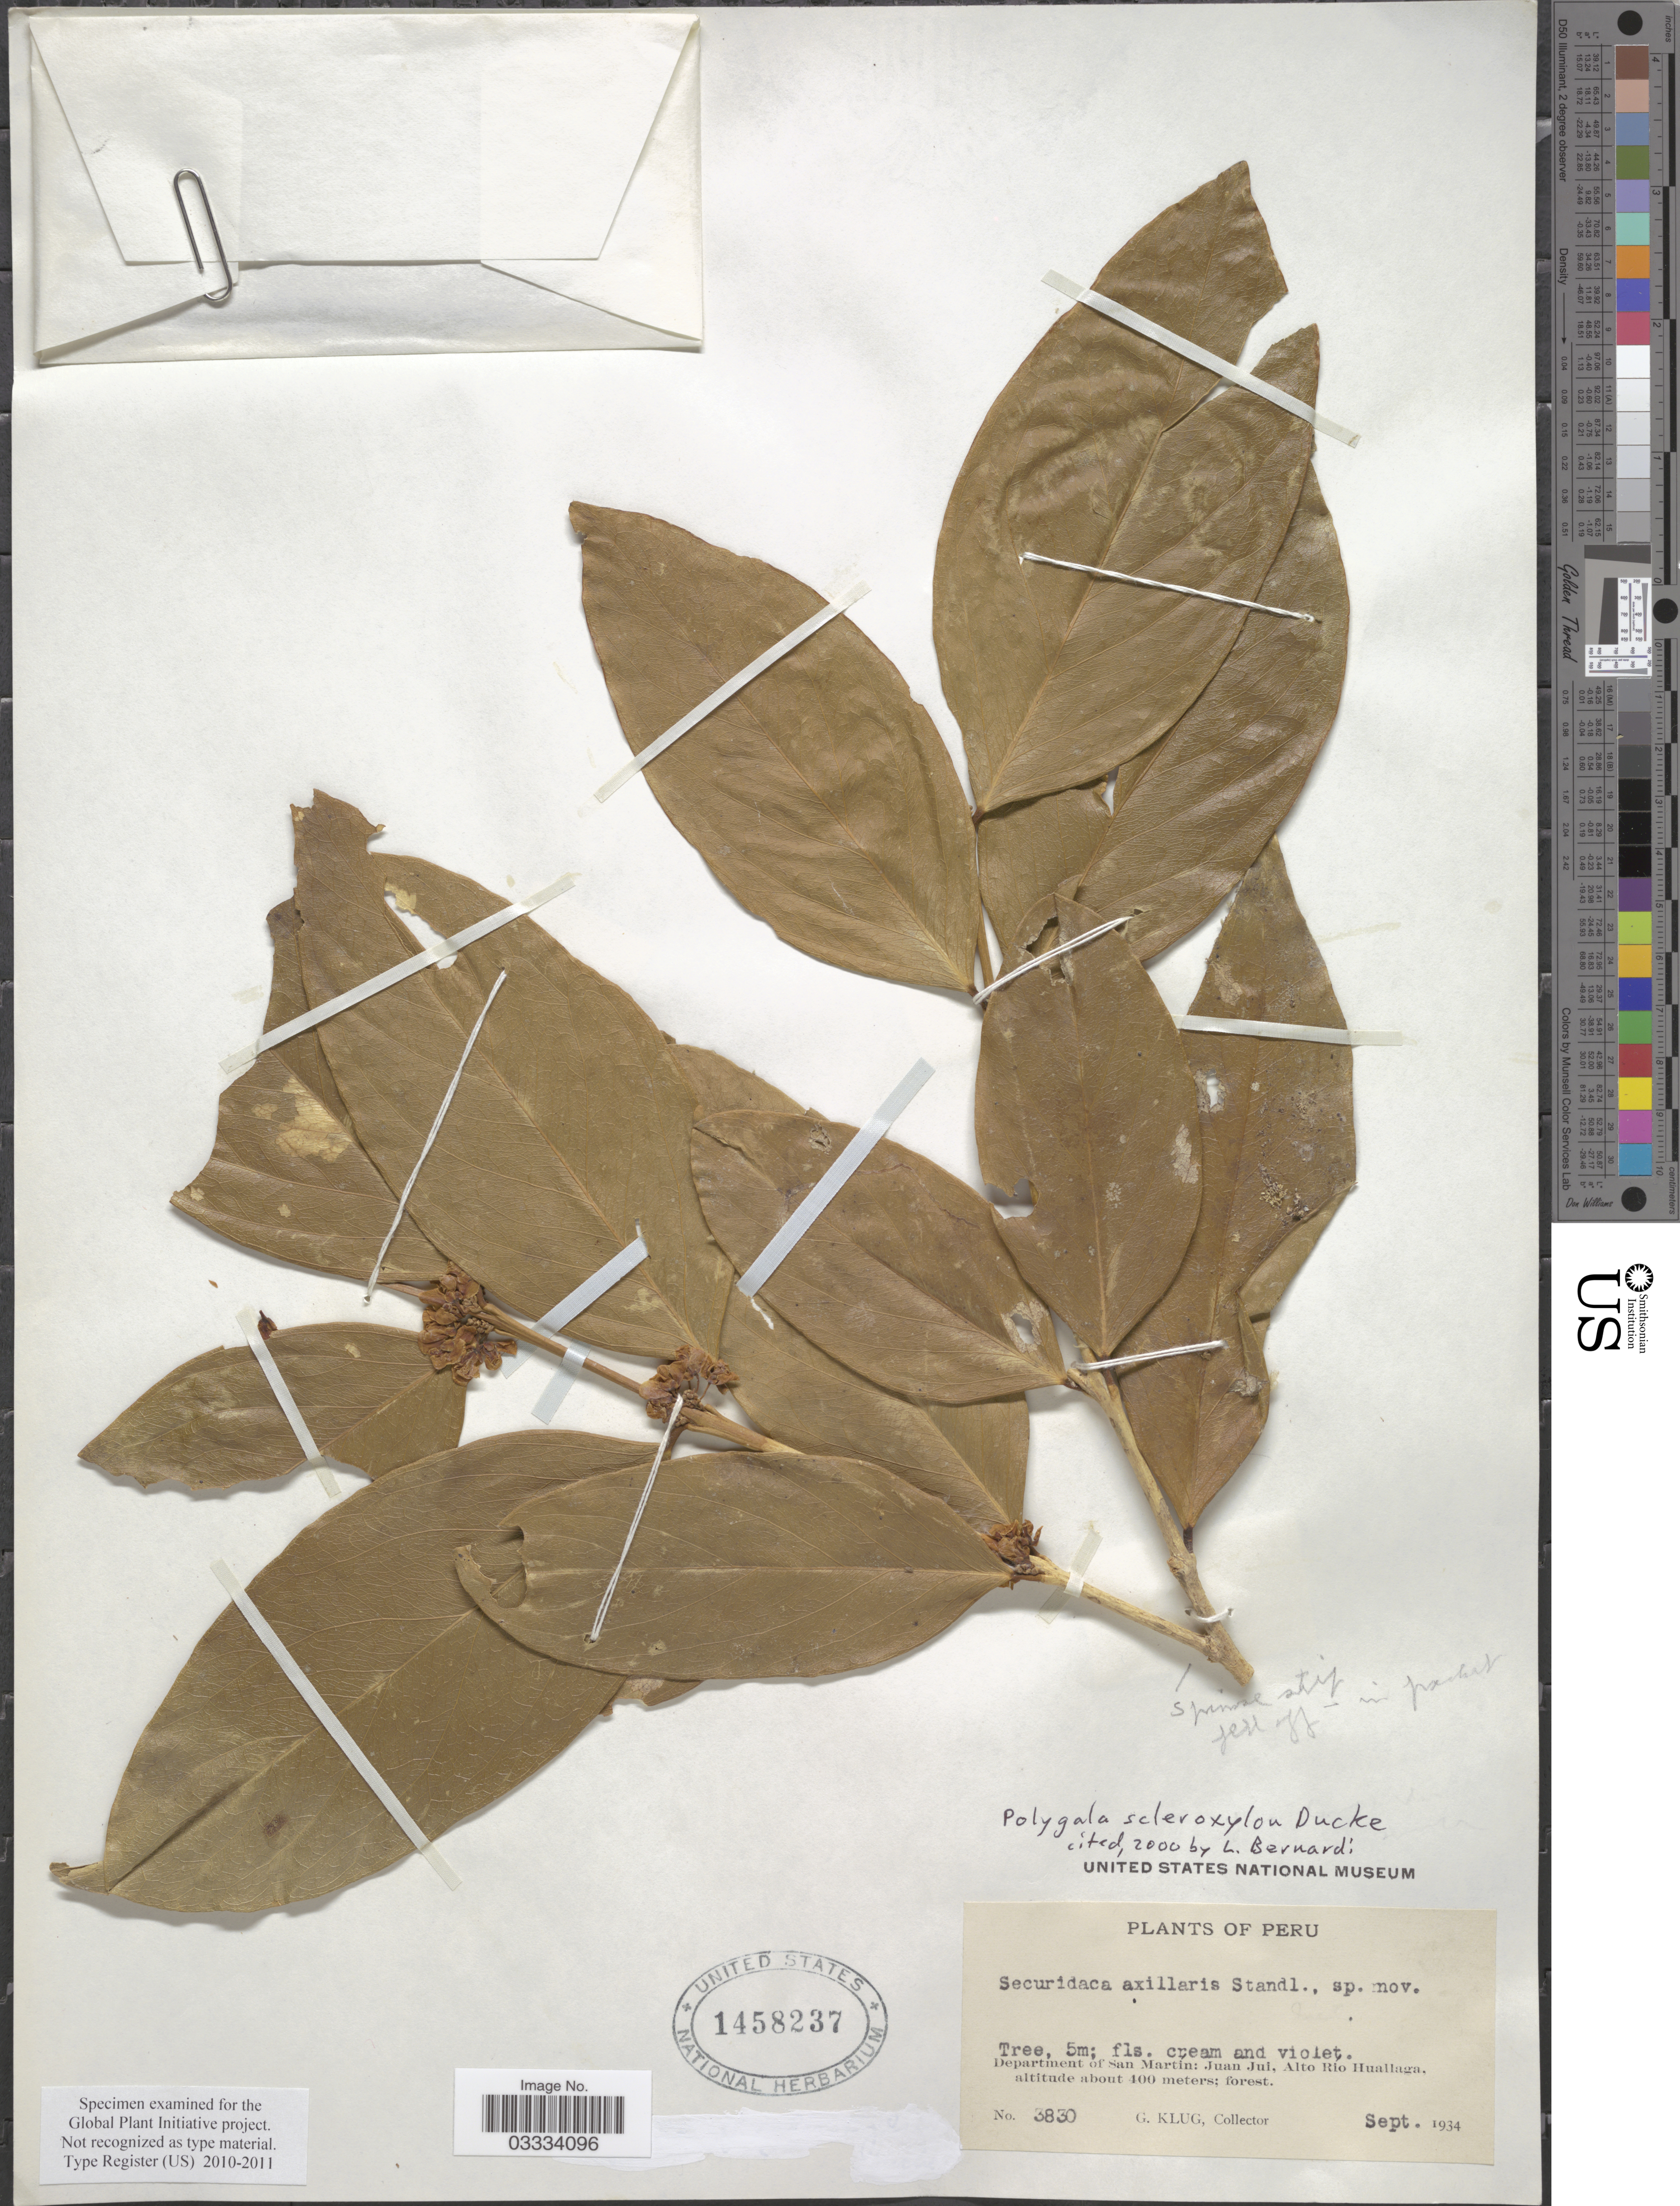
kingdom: Plantae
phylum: Tracheophyta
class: Magnoliopsida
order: Fabales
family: Polygalaceae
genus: Acanthocladus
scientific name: Acanthocladus scleroxylon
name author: (Ducke) B. Eriksen & B. Ståhl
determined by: Strong, Mark T., (BOT), Smithsonian Institution - National Museum of Natural History (UNITED STATES)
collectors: G. Klug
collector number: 3830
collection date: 1934-09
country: Peru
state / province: San Martín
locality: Department of San Martín: Juan Jui, Alto Río Huallaga.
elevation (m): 400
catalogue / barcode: US 1458237